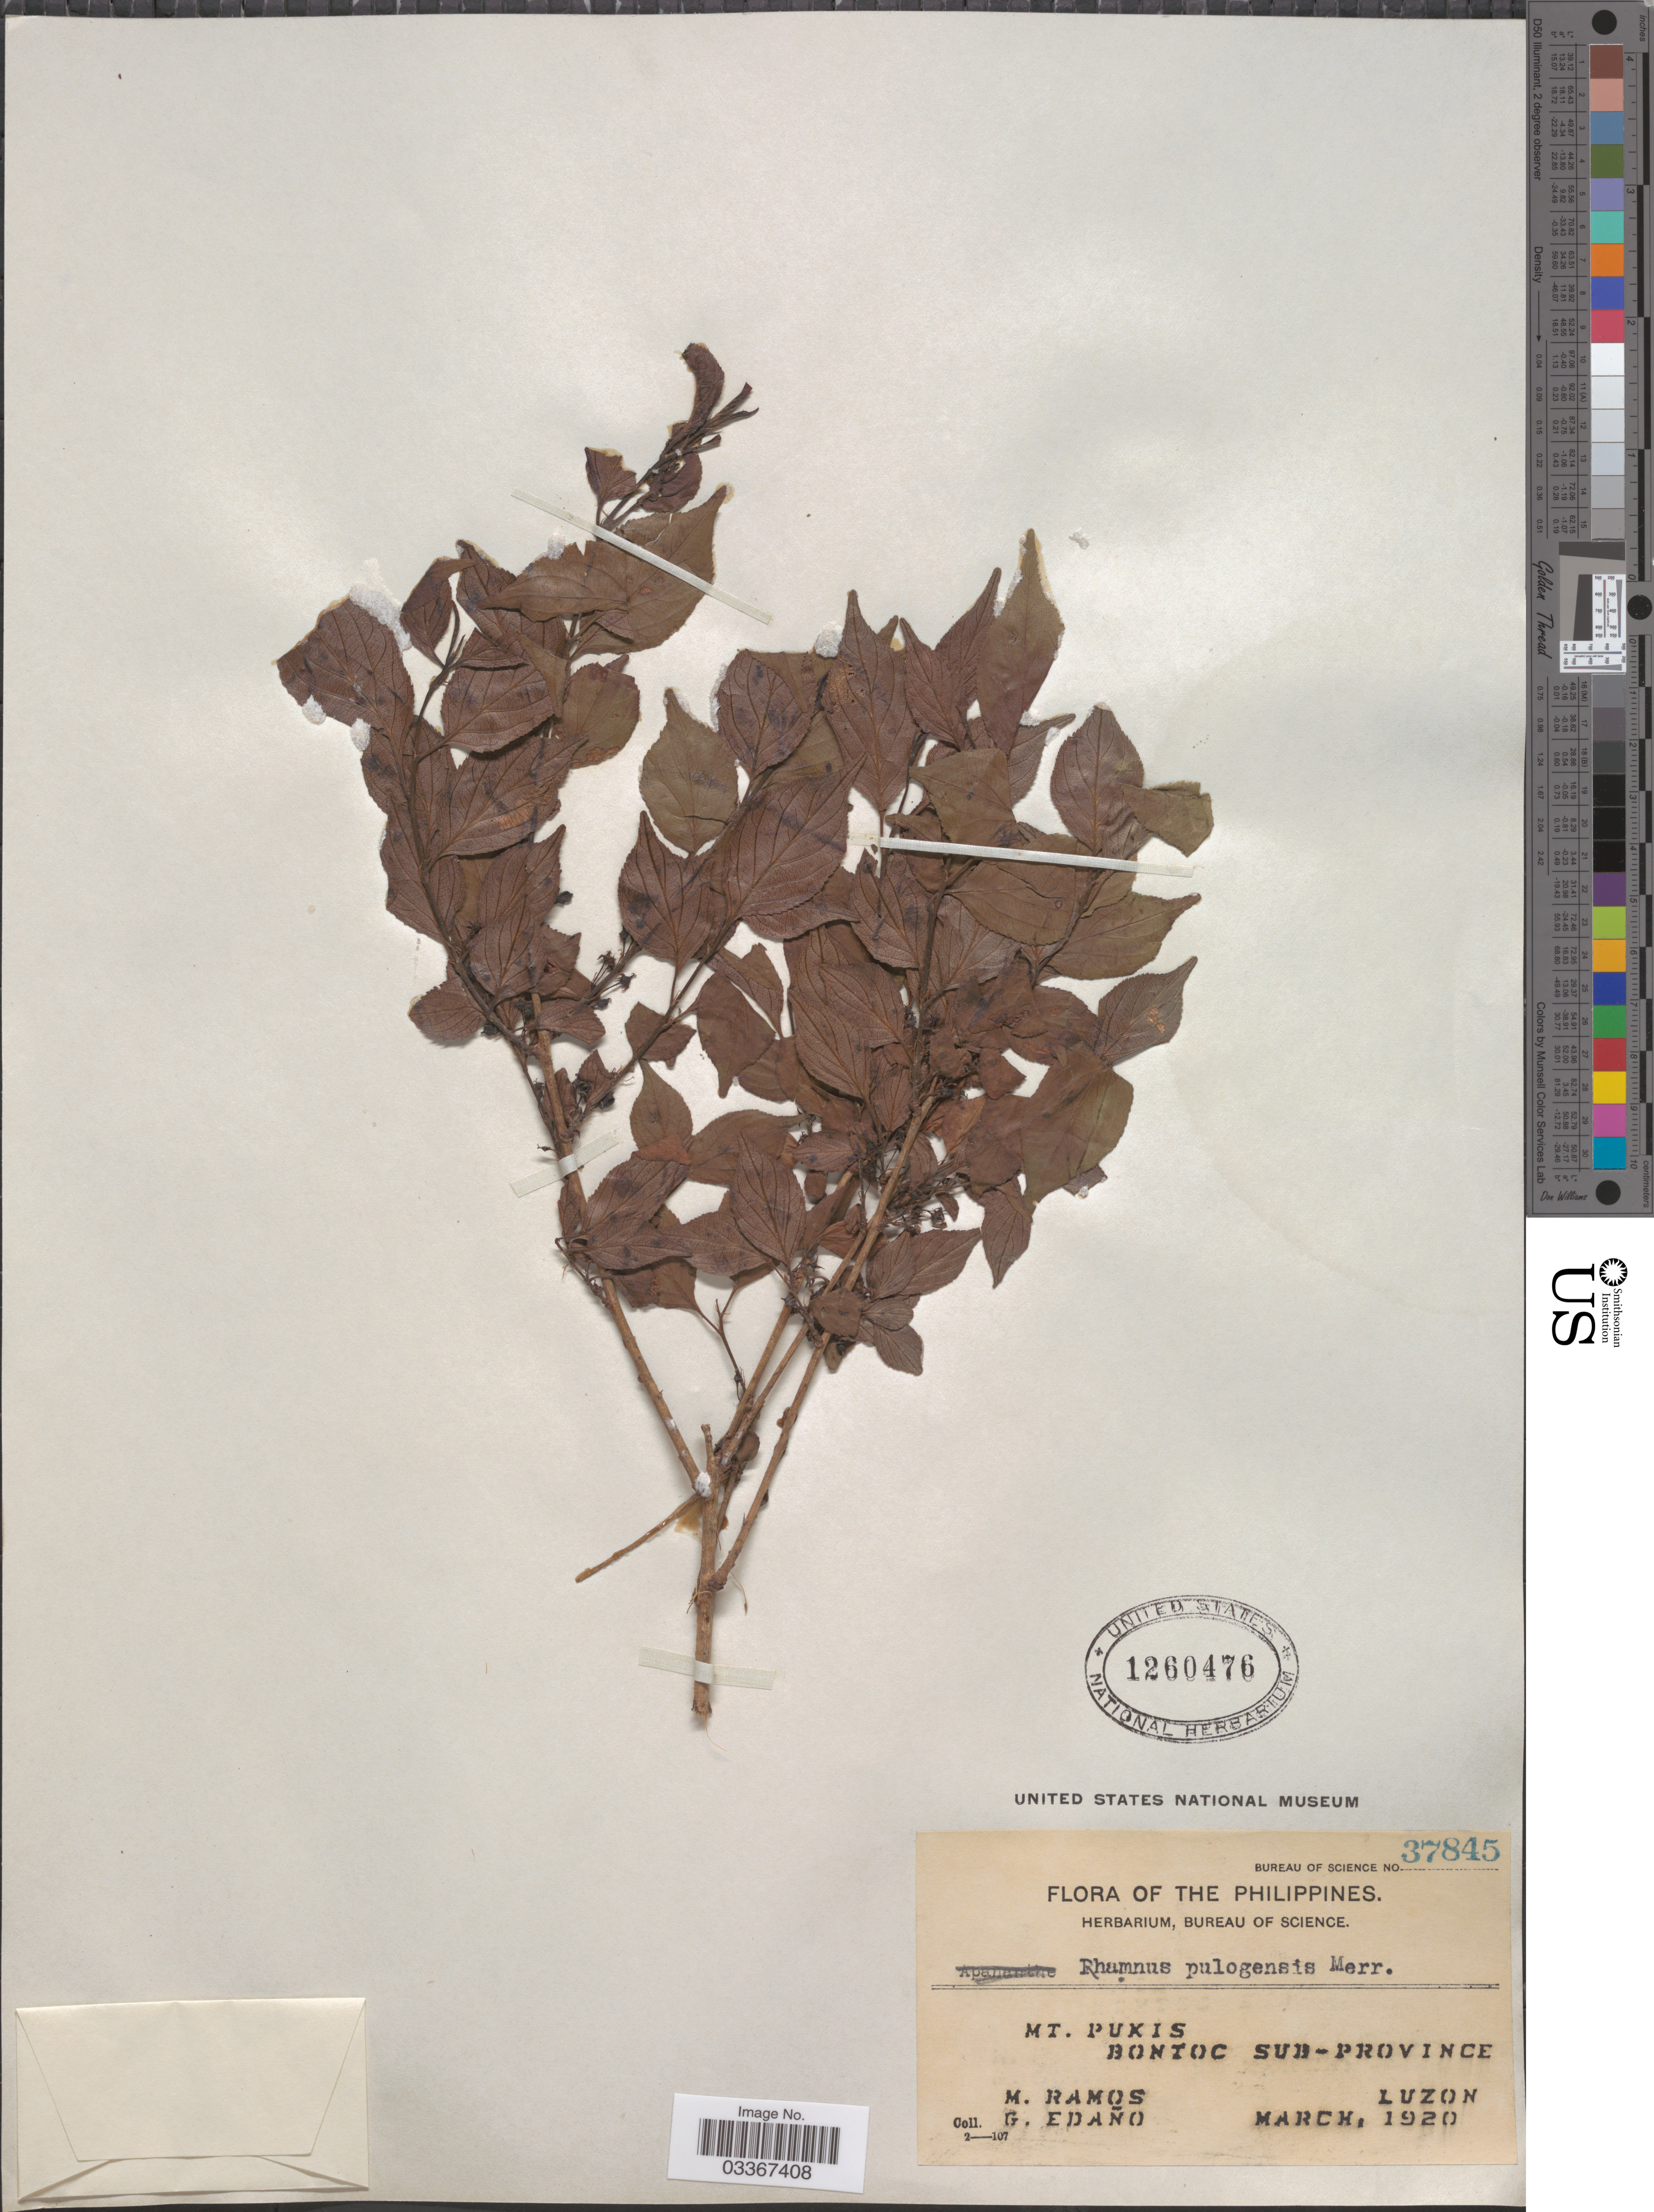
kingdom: Plantae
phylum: Tracheophyta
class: Magnoliopsida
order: Rosales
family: Rhamnaceae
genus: Rhamnus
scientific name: Rhamnus pulogensis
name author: Merr.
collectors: M. Ramos & G. Edaño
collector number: Bureau of Science 37845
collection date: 1920-03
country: Philippines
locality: Mt. Puxis. Bontoc Sub-Province. Luzon.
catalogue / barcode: US 1260476